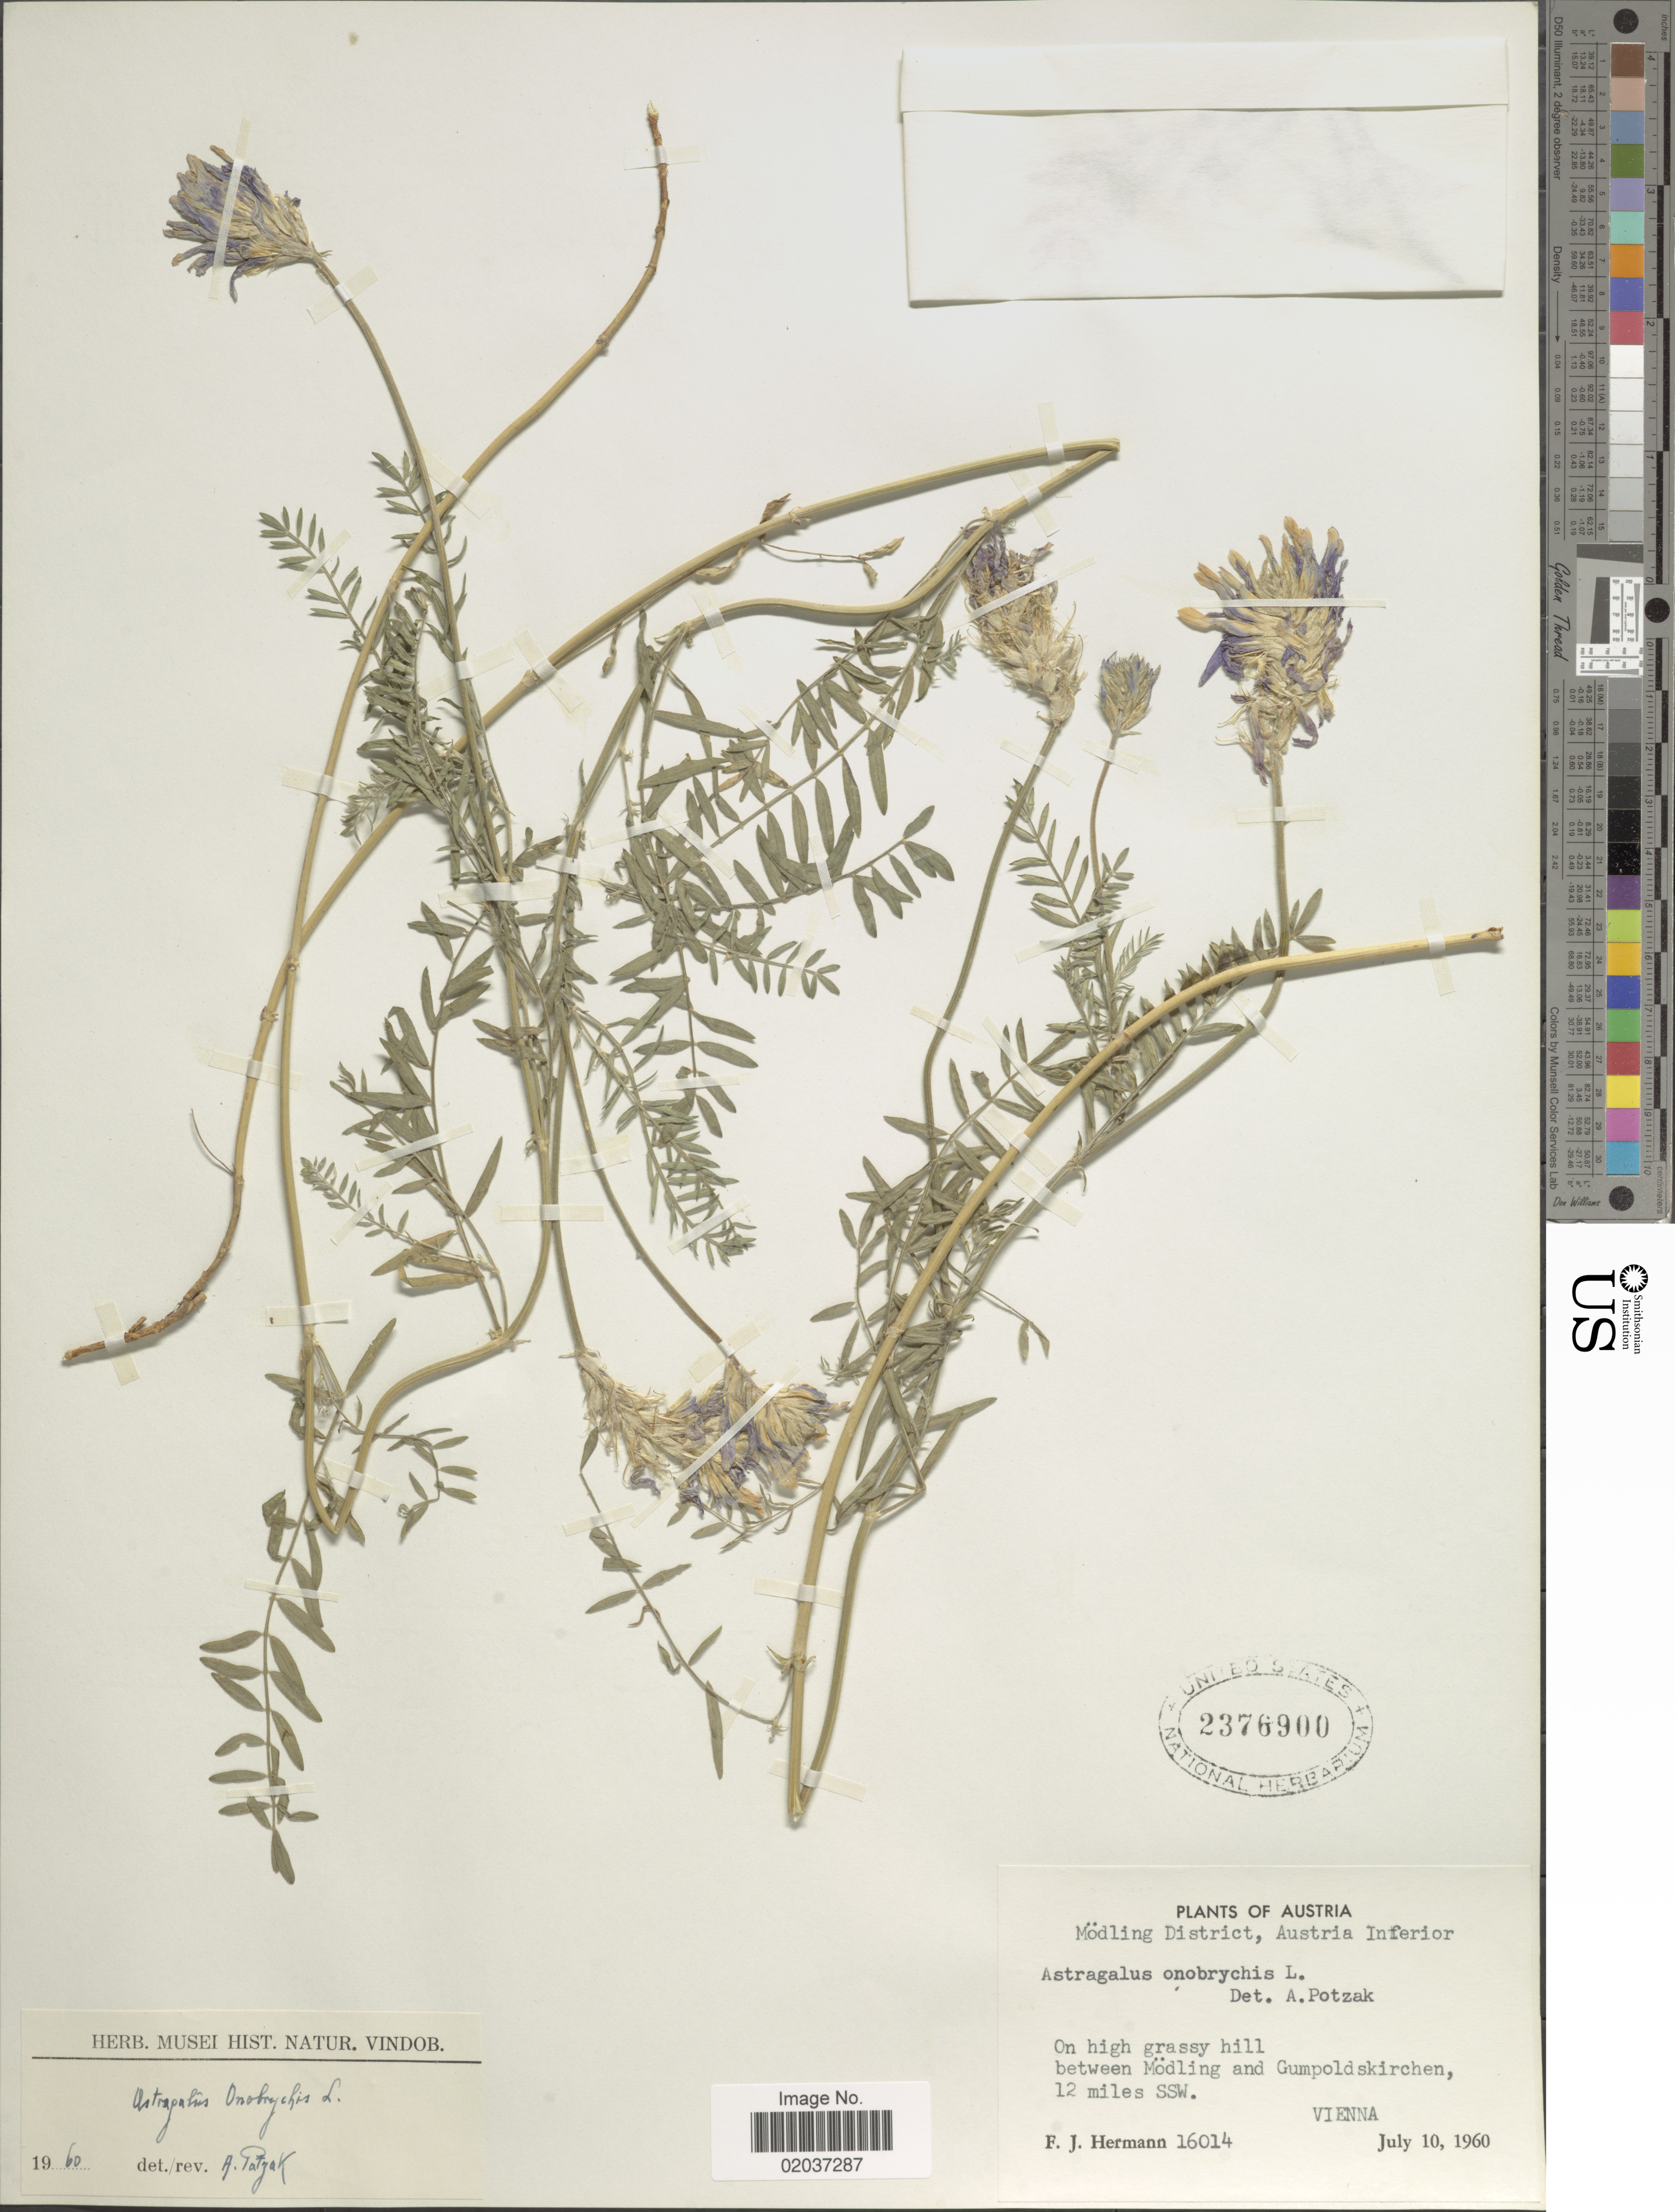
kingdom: Plantae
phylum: Tracheophyta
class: Magnoliopsida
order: Fabales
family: Fabaceae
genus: Astragalus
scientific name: Astragalus onobrychis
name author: L.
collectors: F. J. Hermann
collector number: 16014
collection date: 1960-07-10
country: Austria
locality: Modling District, Austria Inferior, On high grassy hill, between Modling and Gumpoldskirchen 12 miles SSW Vienna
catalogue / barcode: US 2376900